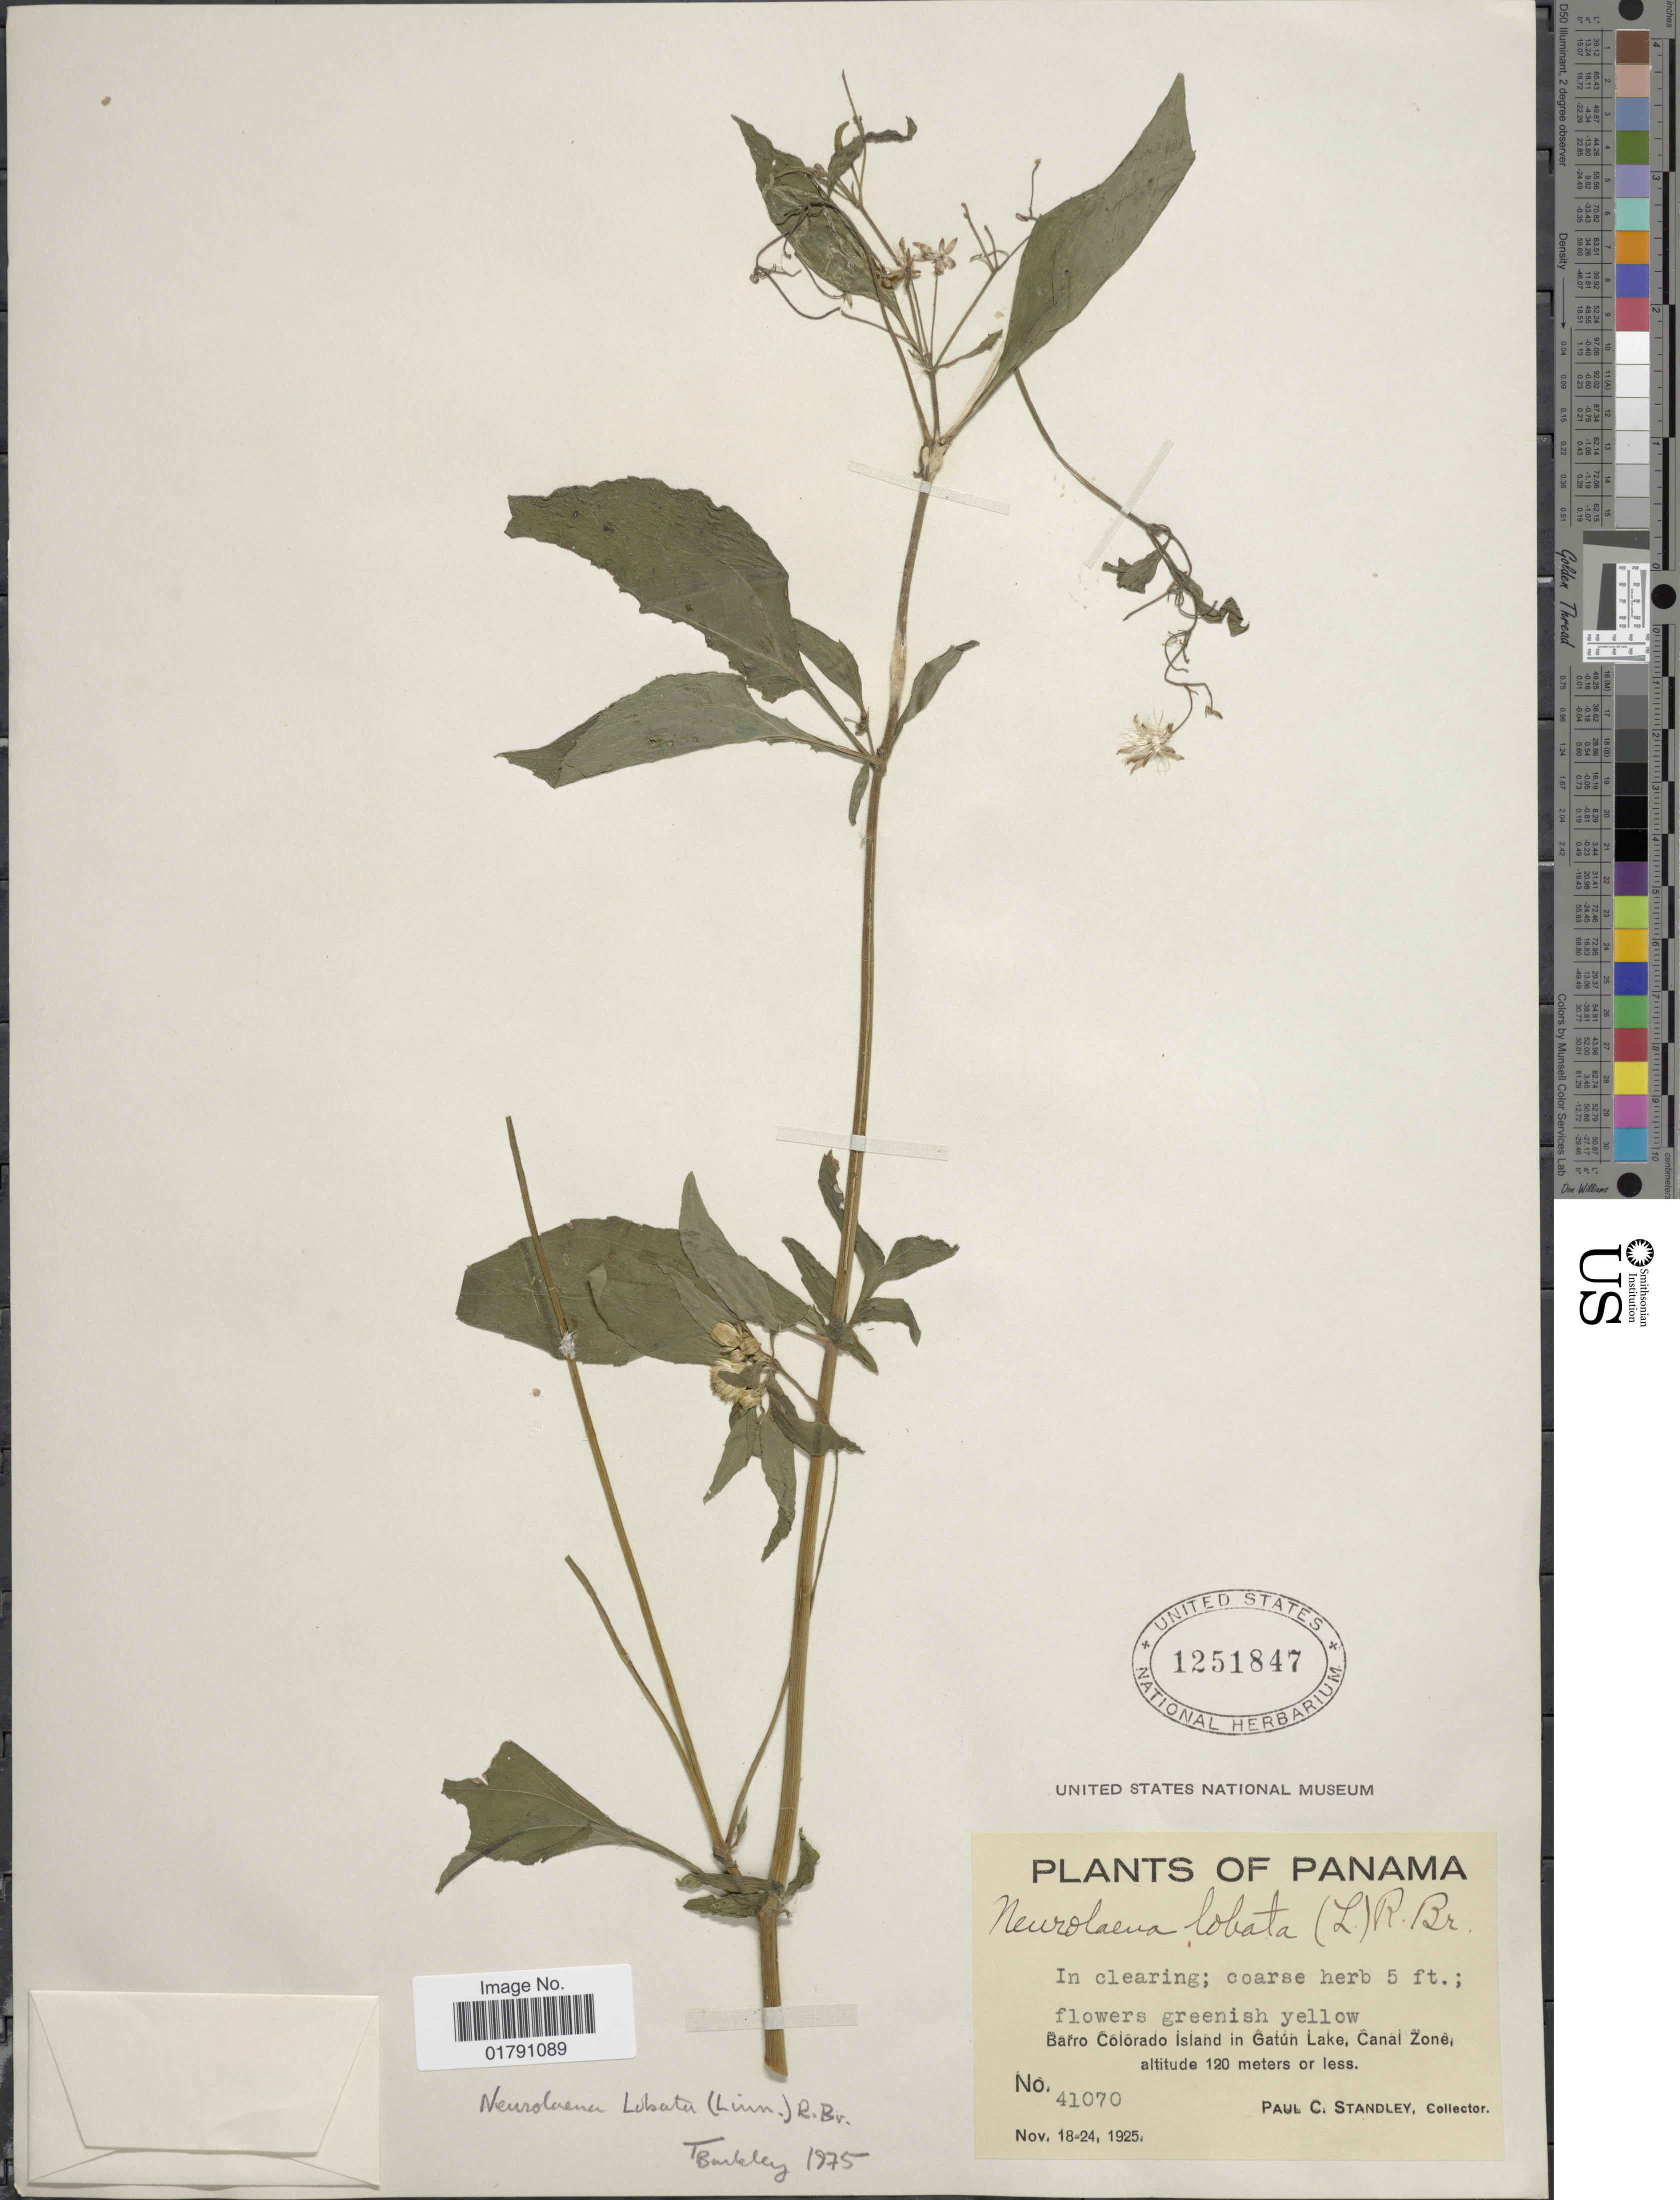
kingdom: Plantae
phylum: Tracheophyta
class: Magnoliopsida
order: Asterales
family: Asteraceae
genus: Neurolaena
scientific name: Neurolaena lobata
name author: (L.) R. Br. ex Cass.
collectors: P. C. Standley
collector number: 41070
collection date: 1925-11-18/1925-11-24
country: Panama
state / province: Panamá Oeste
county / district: Canal Zone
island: Barro Colorado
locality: Barro Colorado Island in Gatun Lake, Canal Zone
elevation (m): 120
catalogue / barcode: US 1251847